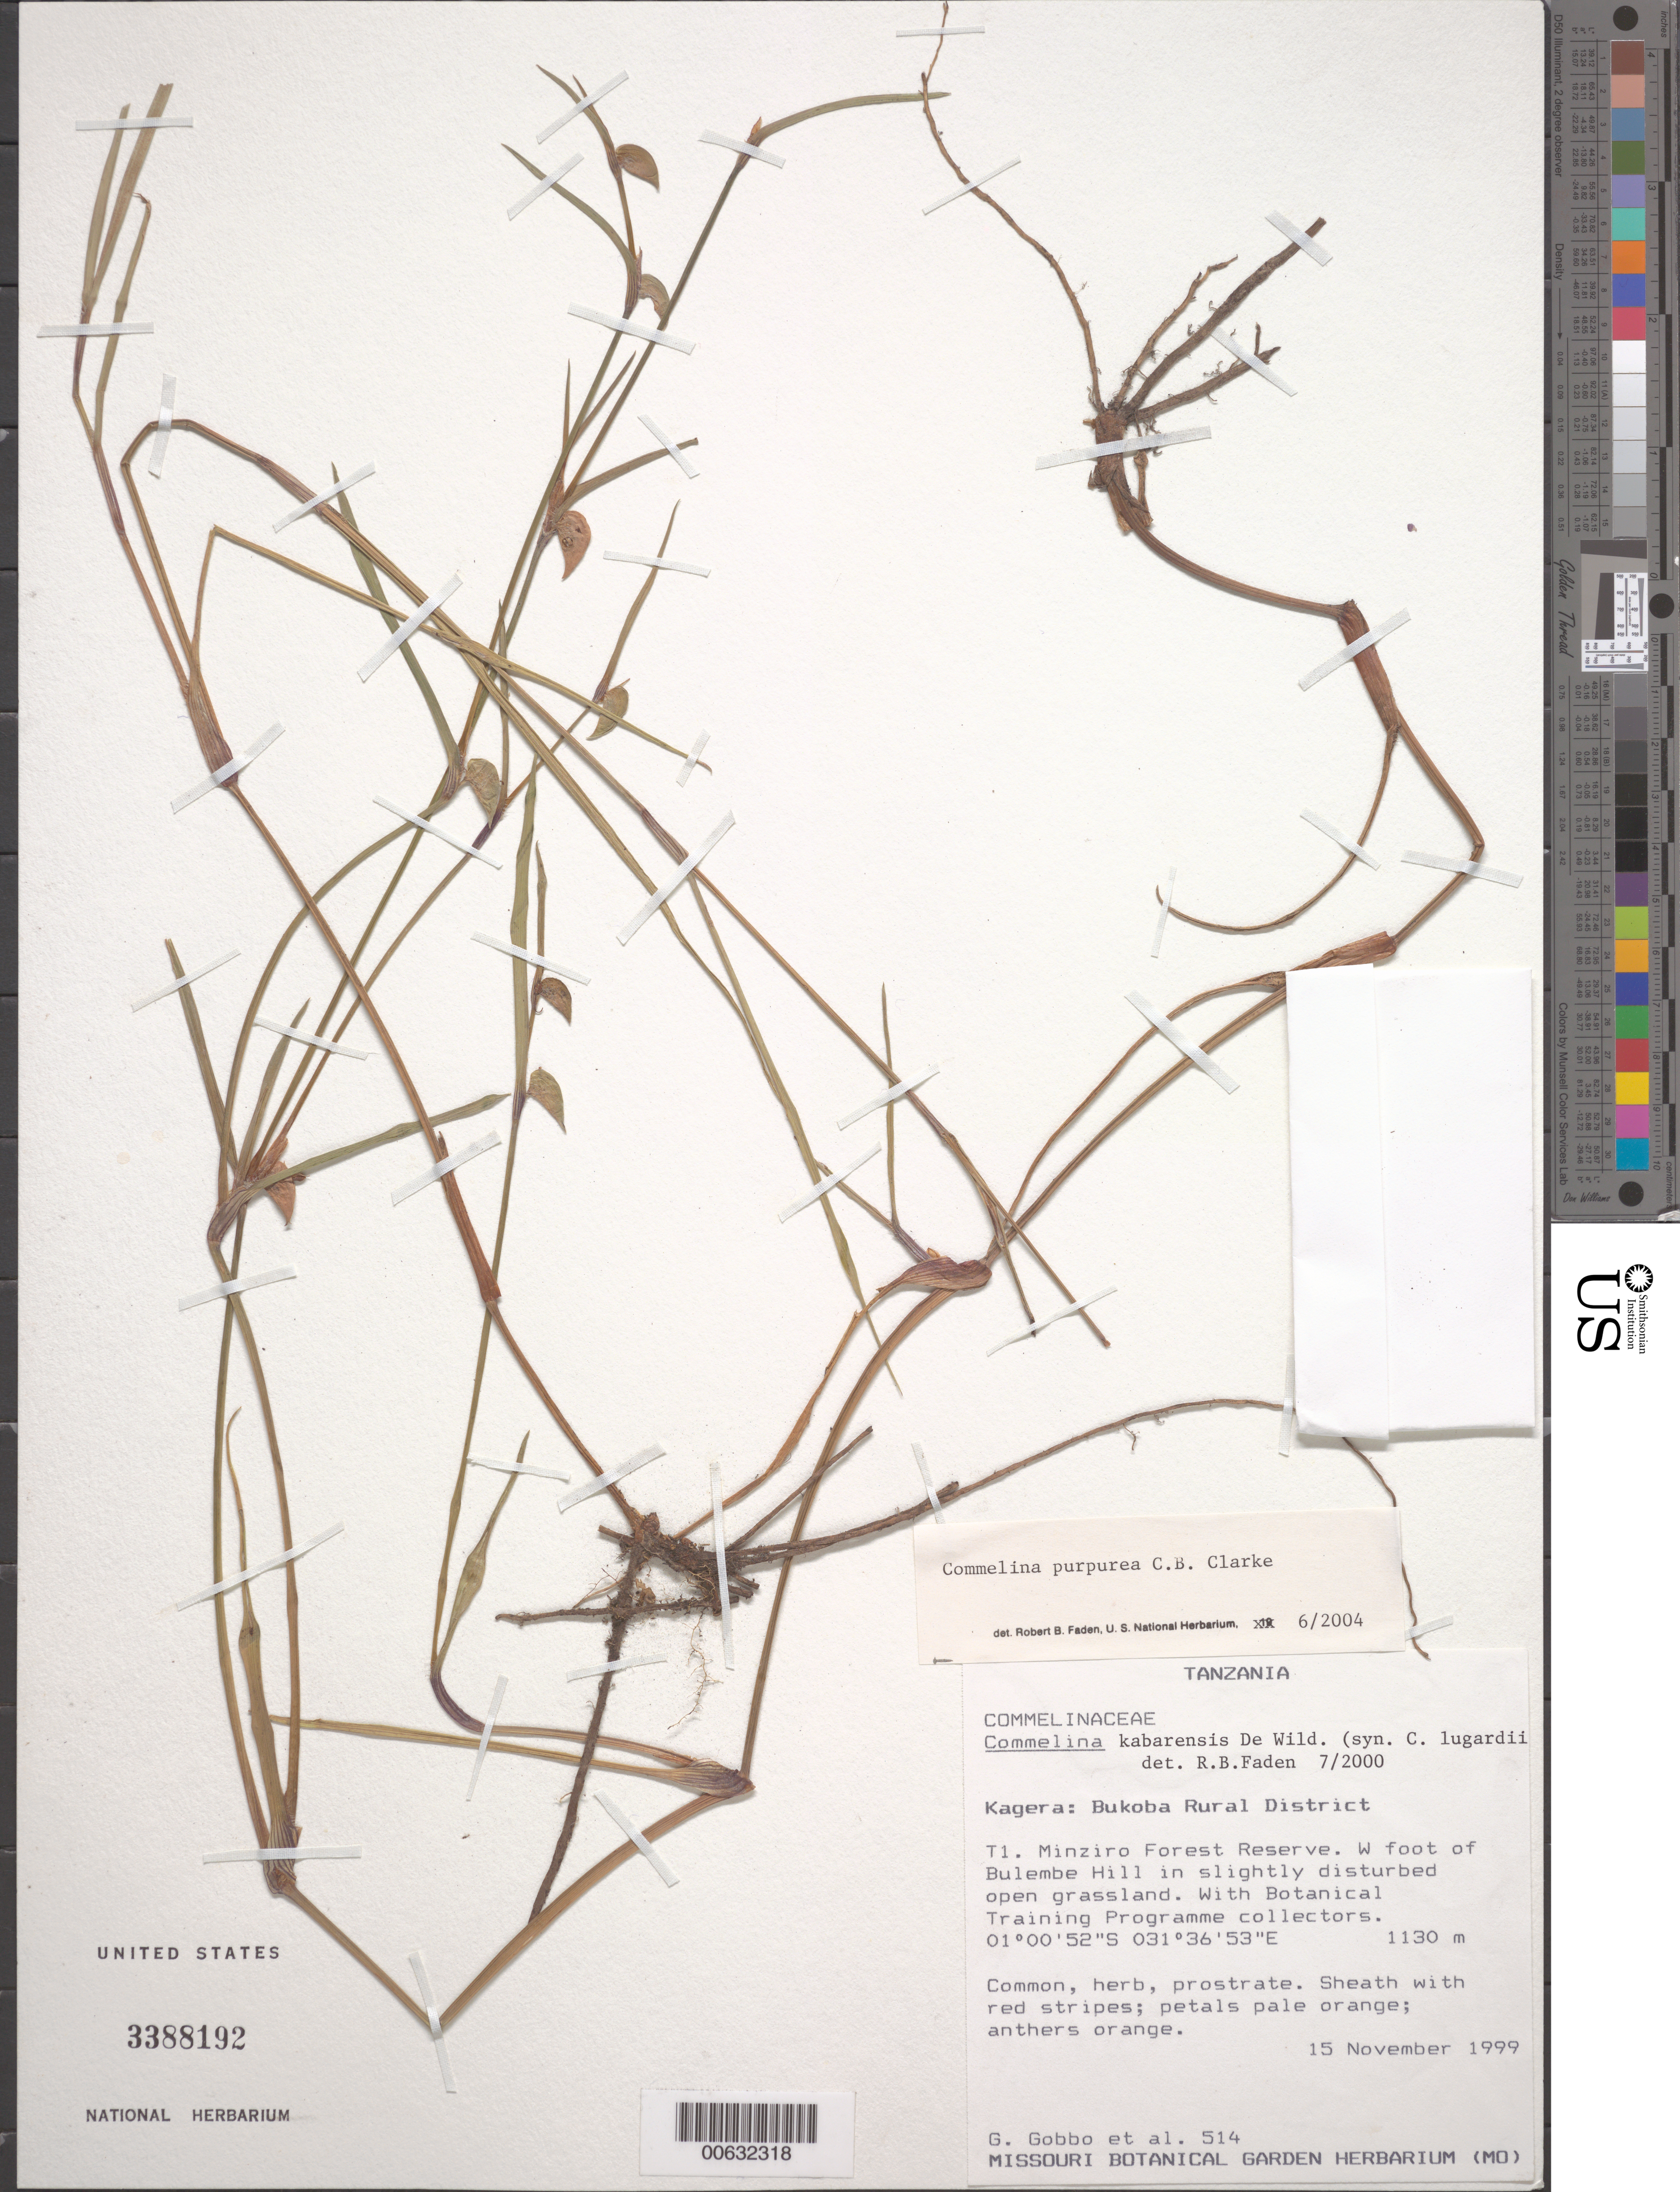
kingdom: Plantae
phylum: Tracheophyta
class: Liliopsida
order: Commelinales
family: Commelinaceae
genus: Commelina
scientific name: Commelina purpurea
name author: C.B. Clarke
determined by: Faden, Robert B., (US), Smithsonian Institution - National Museum of Natural History (UNITED STATES)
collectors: G. Gobbo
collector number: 514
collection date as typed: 15 Nov 1999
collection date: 1999-11-15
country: Tanzania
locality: T1, minziro forest reserve, w foot of bulembe hill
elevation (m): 1130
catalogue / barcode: US 3388192